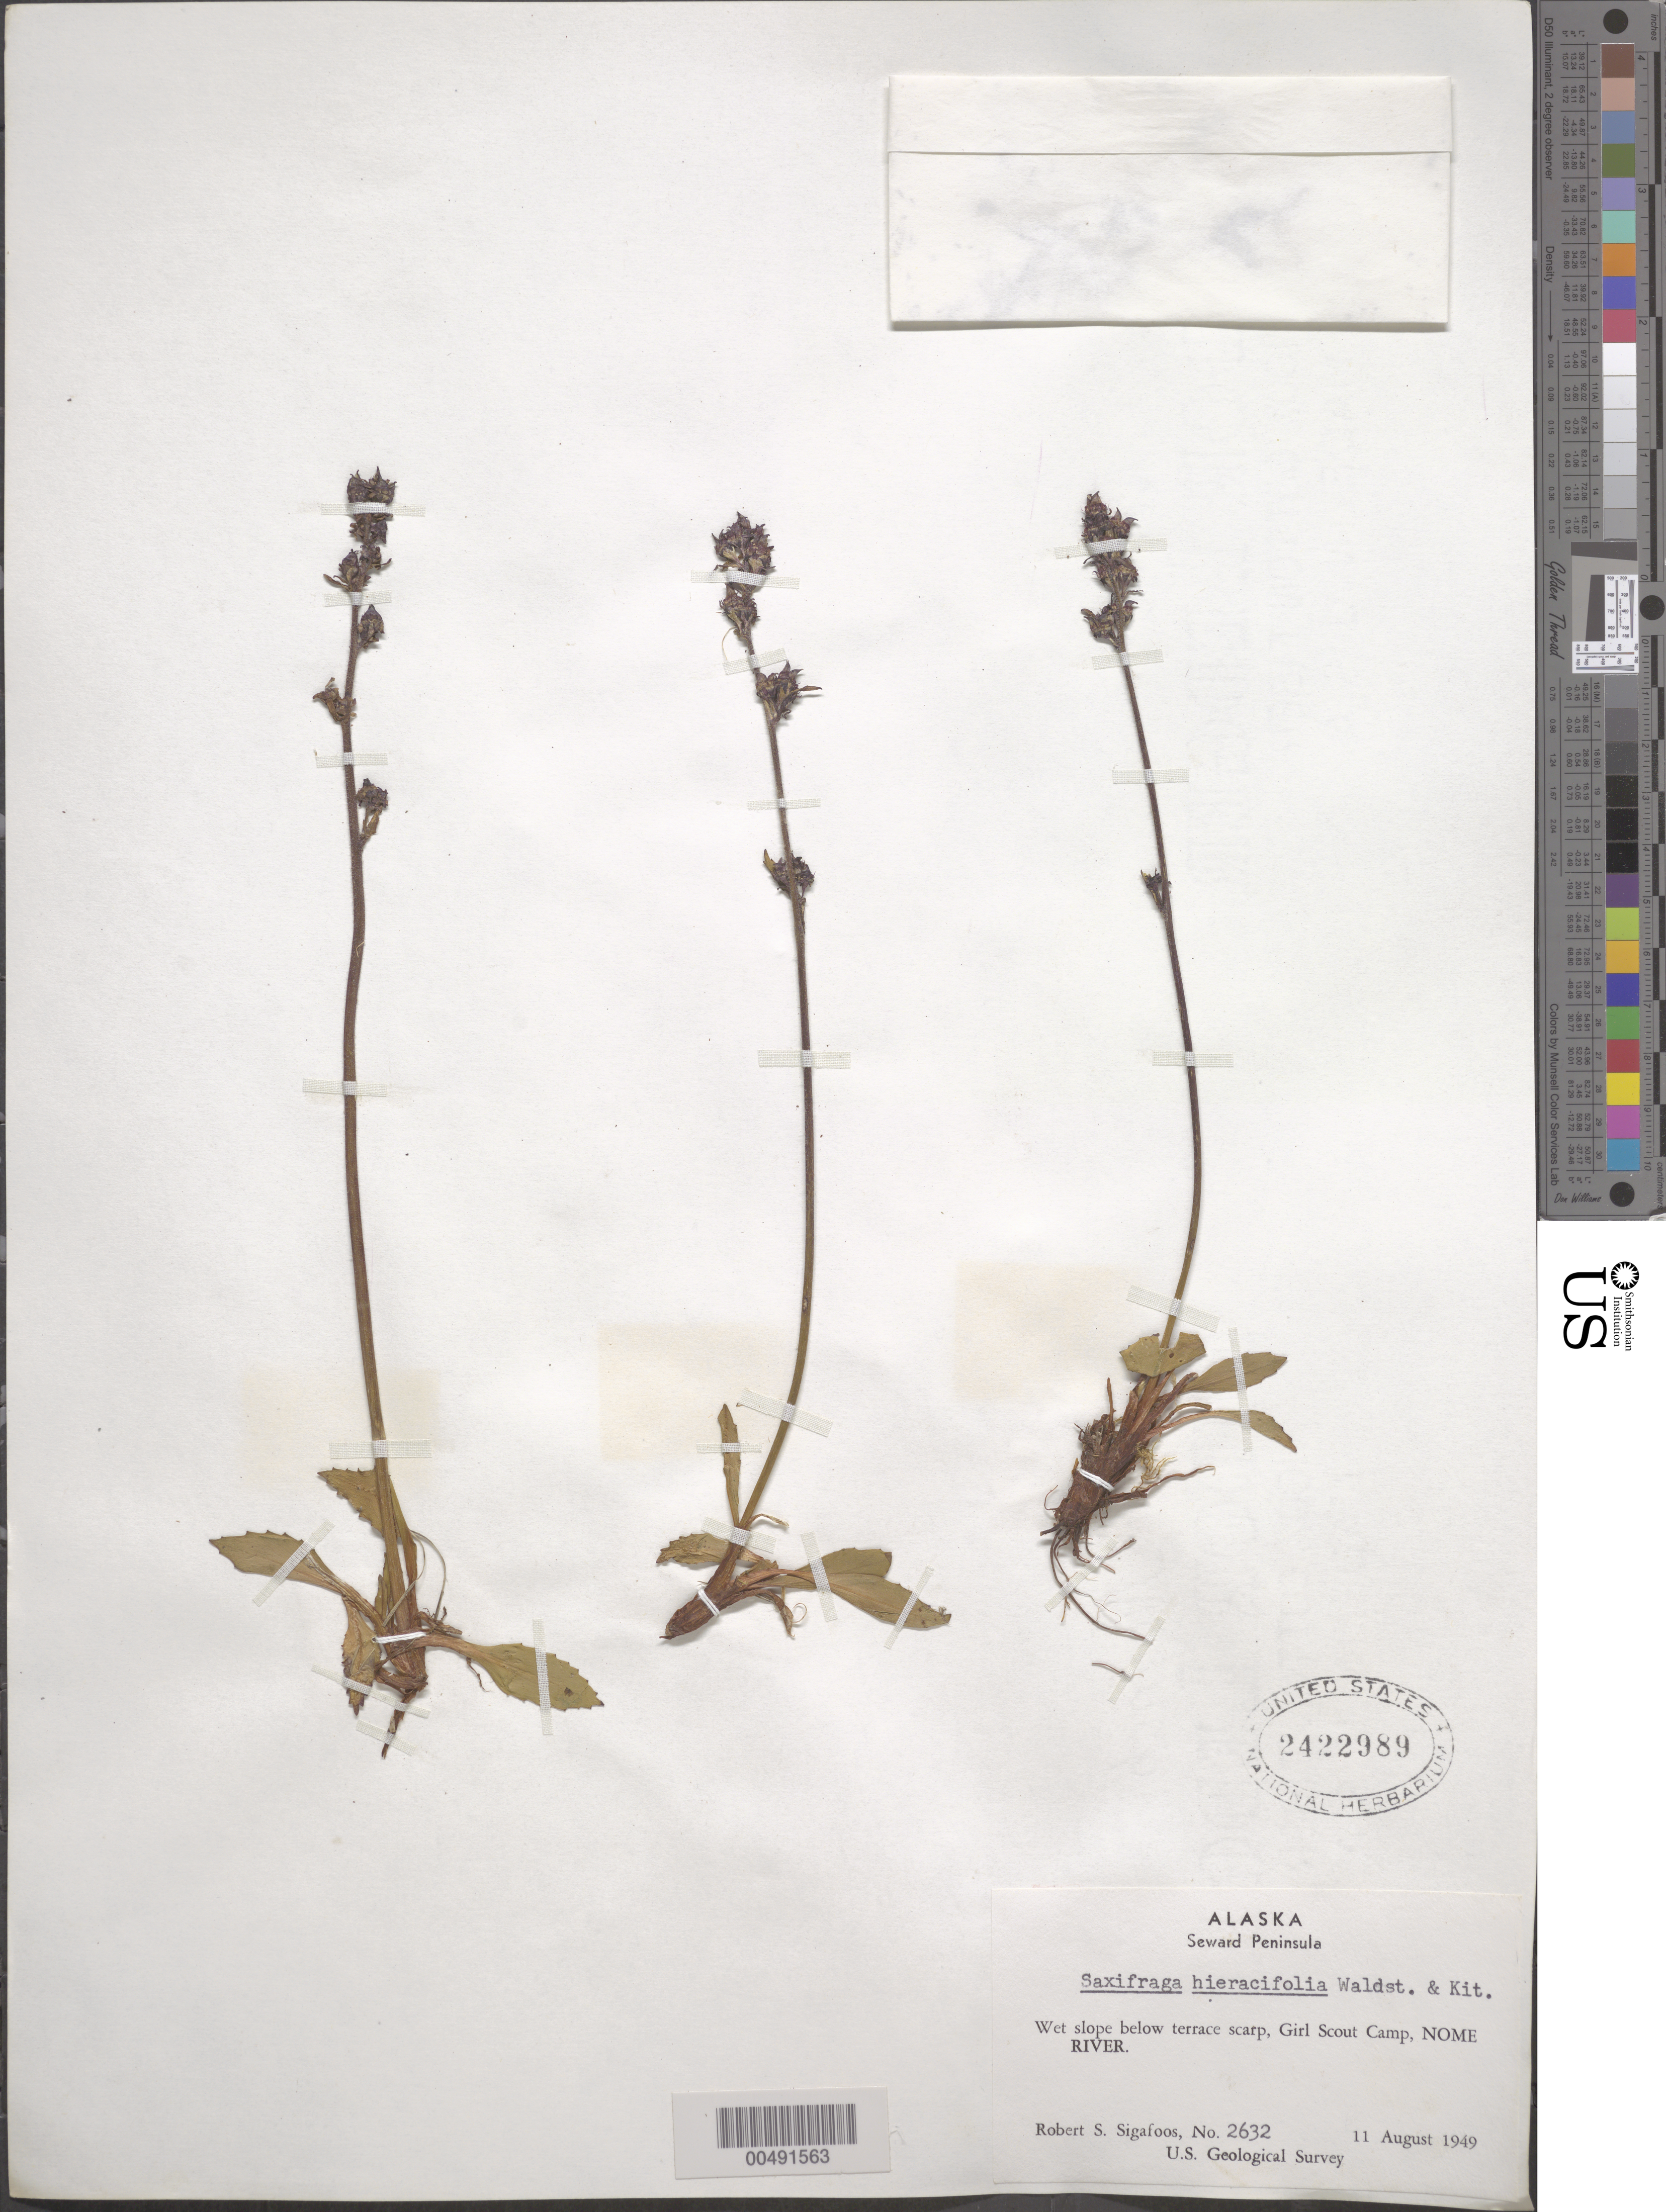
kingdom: Plantae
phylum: Tracheophyta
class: Magnoliopsida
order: Saxifragales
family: Saxifragaceae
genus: Micranthes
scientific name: Micranthes hieraciifolia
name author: (Waldst. & Kit. ex Willd.) Haw.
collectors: R. Sigafoos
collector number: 2632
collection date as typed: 11 Aug 1949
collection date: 1949-08-11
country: United States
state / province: Alaska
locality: Seward Peninsula, Nome River, Girl Scout Camp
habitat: wet slope below terrace scarp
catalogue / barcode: US 2422989